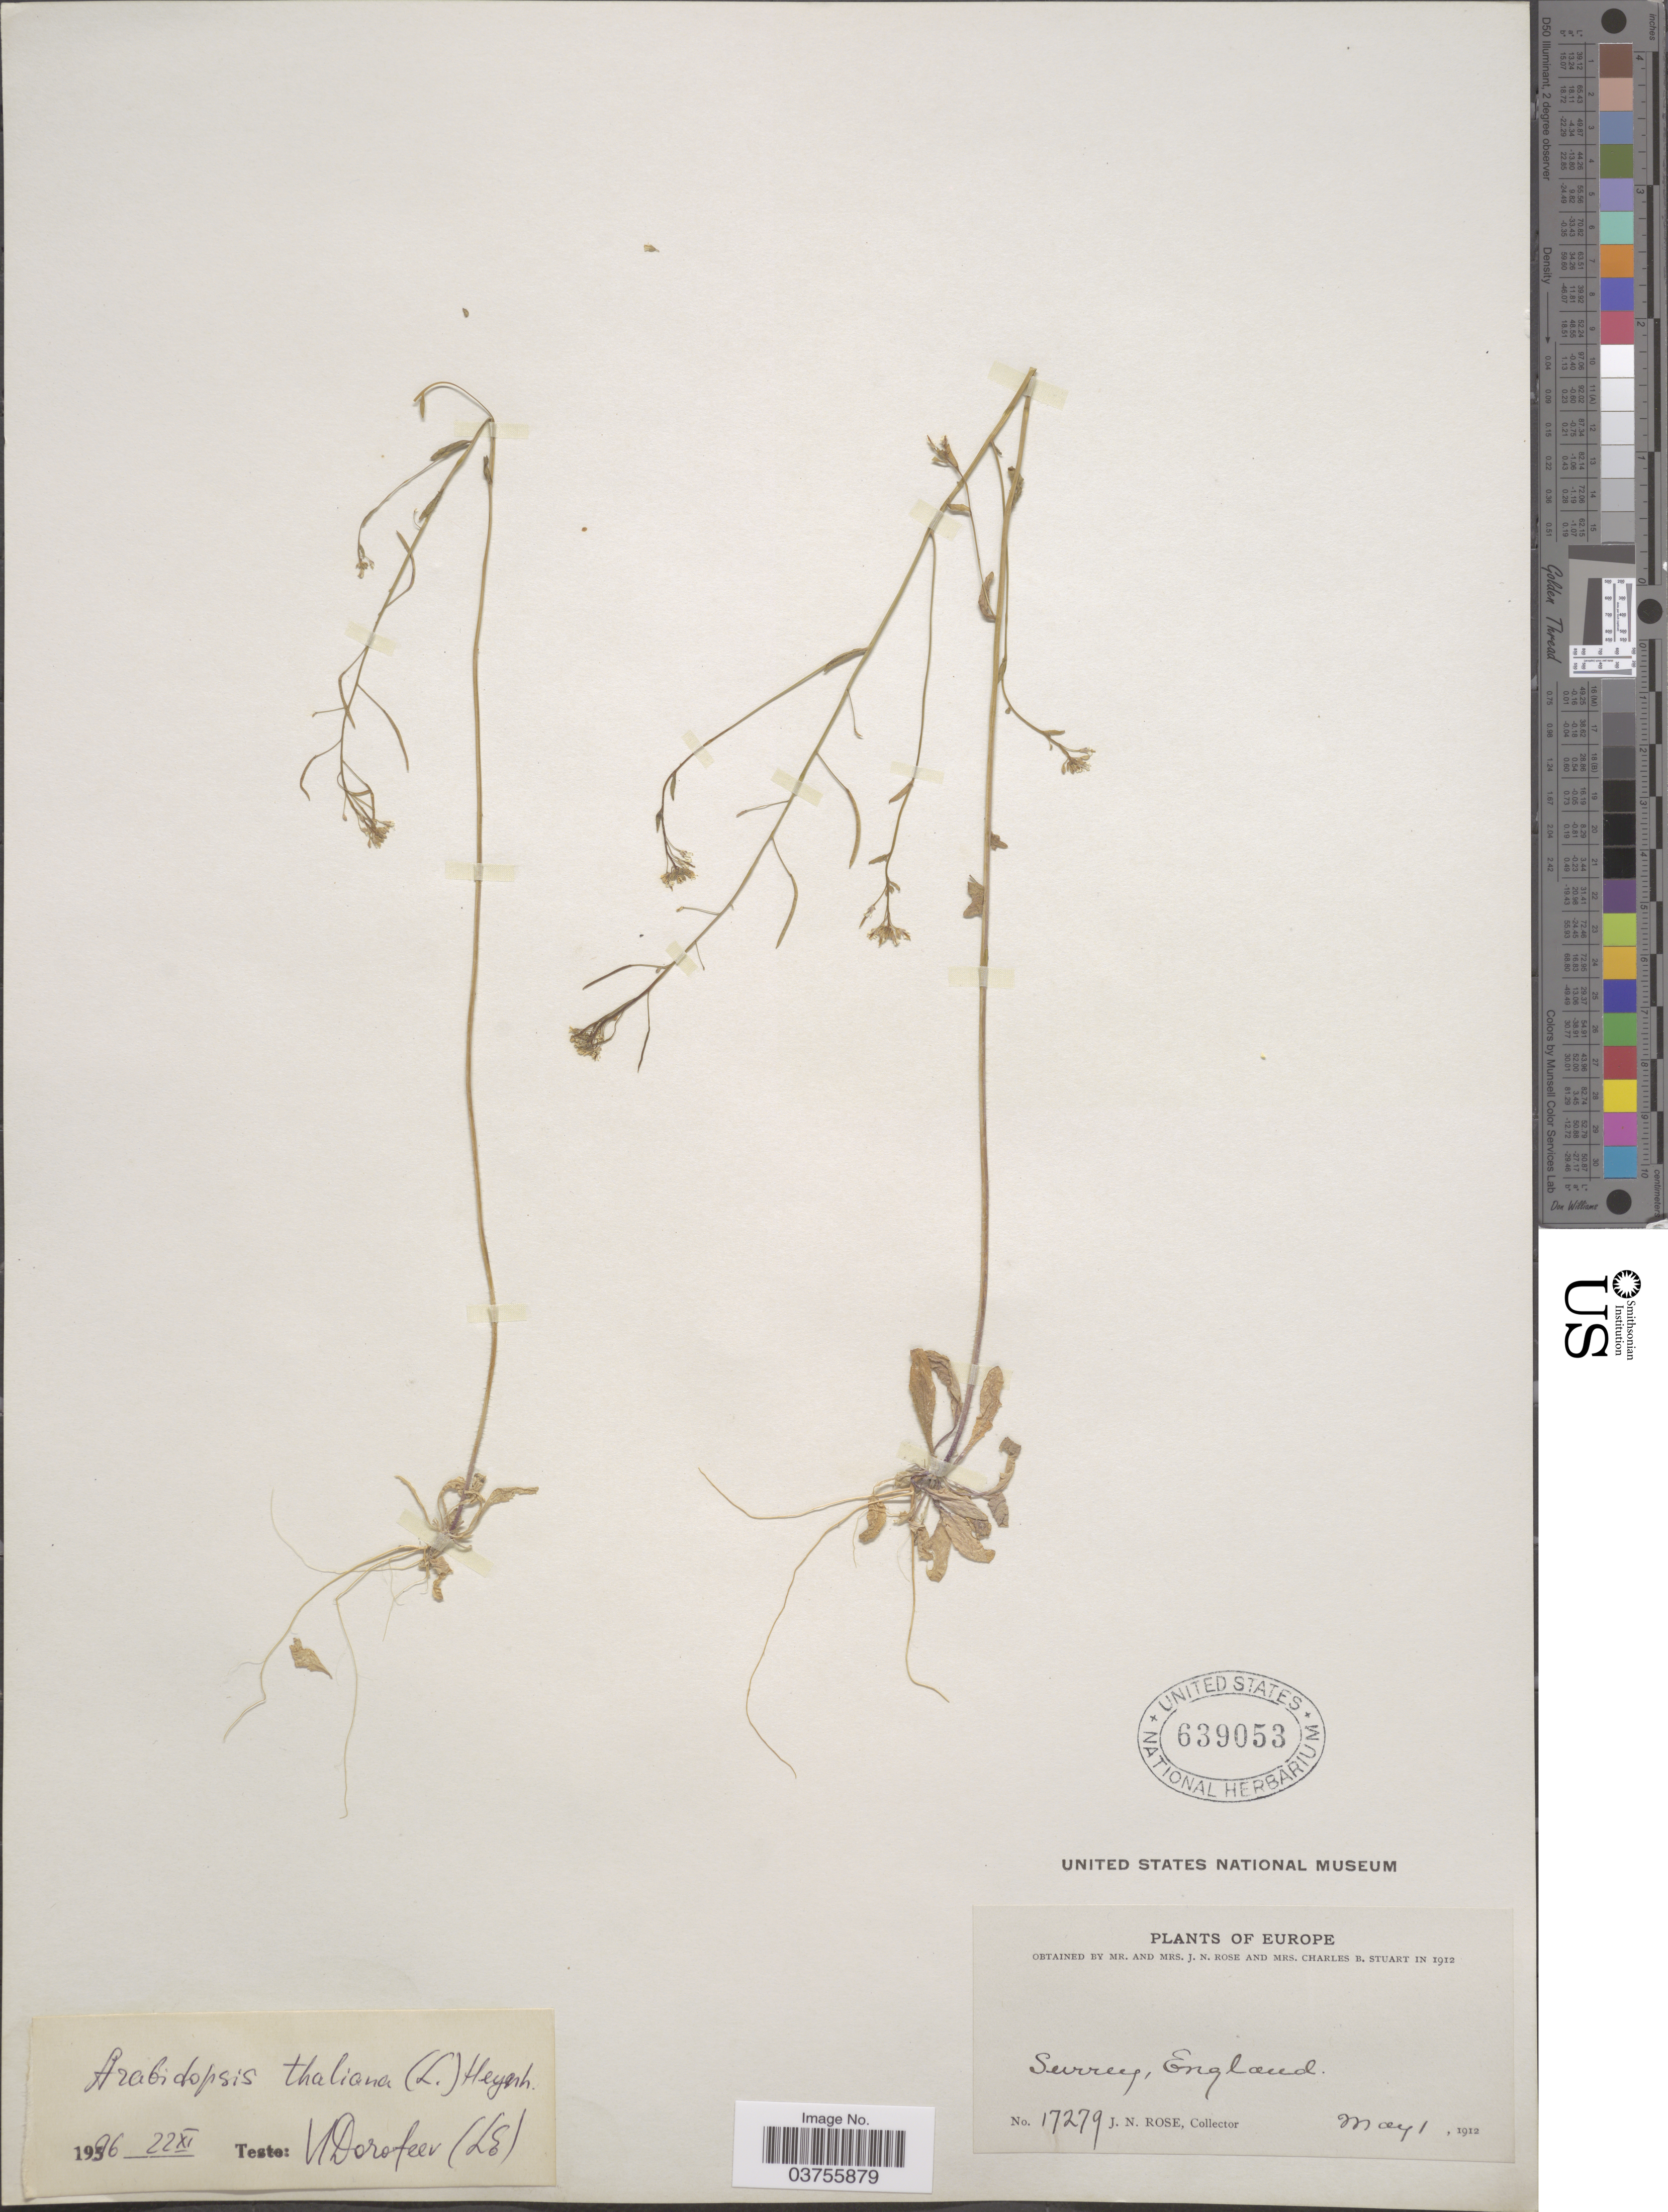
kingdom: Plantae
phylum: Tracheophyta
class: Magnoliopsida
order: Brassicales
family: Brassicaceae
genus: Arabidopsis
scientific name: Arabidopsis thaliana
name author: (L.) Heynh.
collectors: J. N. Rose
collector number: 17279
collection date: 1912-05-01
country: United Kingdom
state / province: England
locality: Surrey.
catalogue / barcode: US 639053